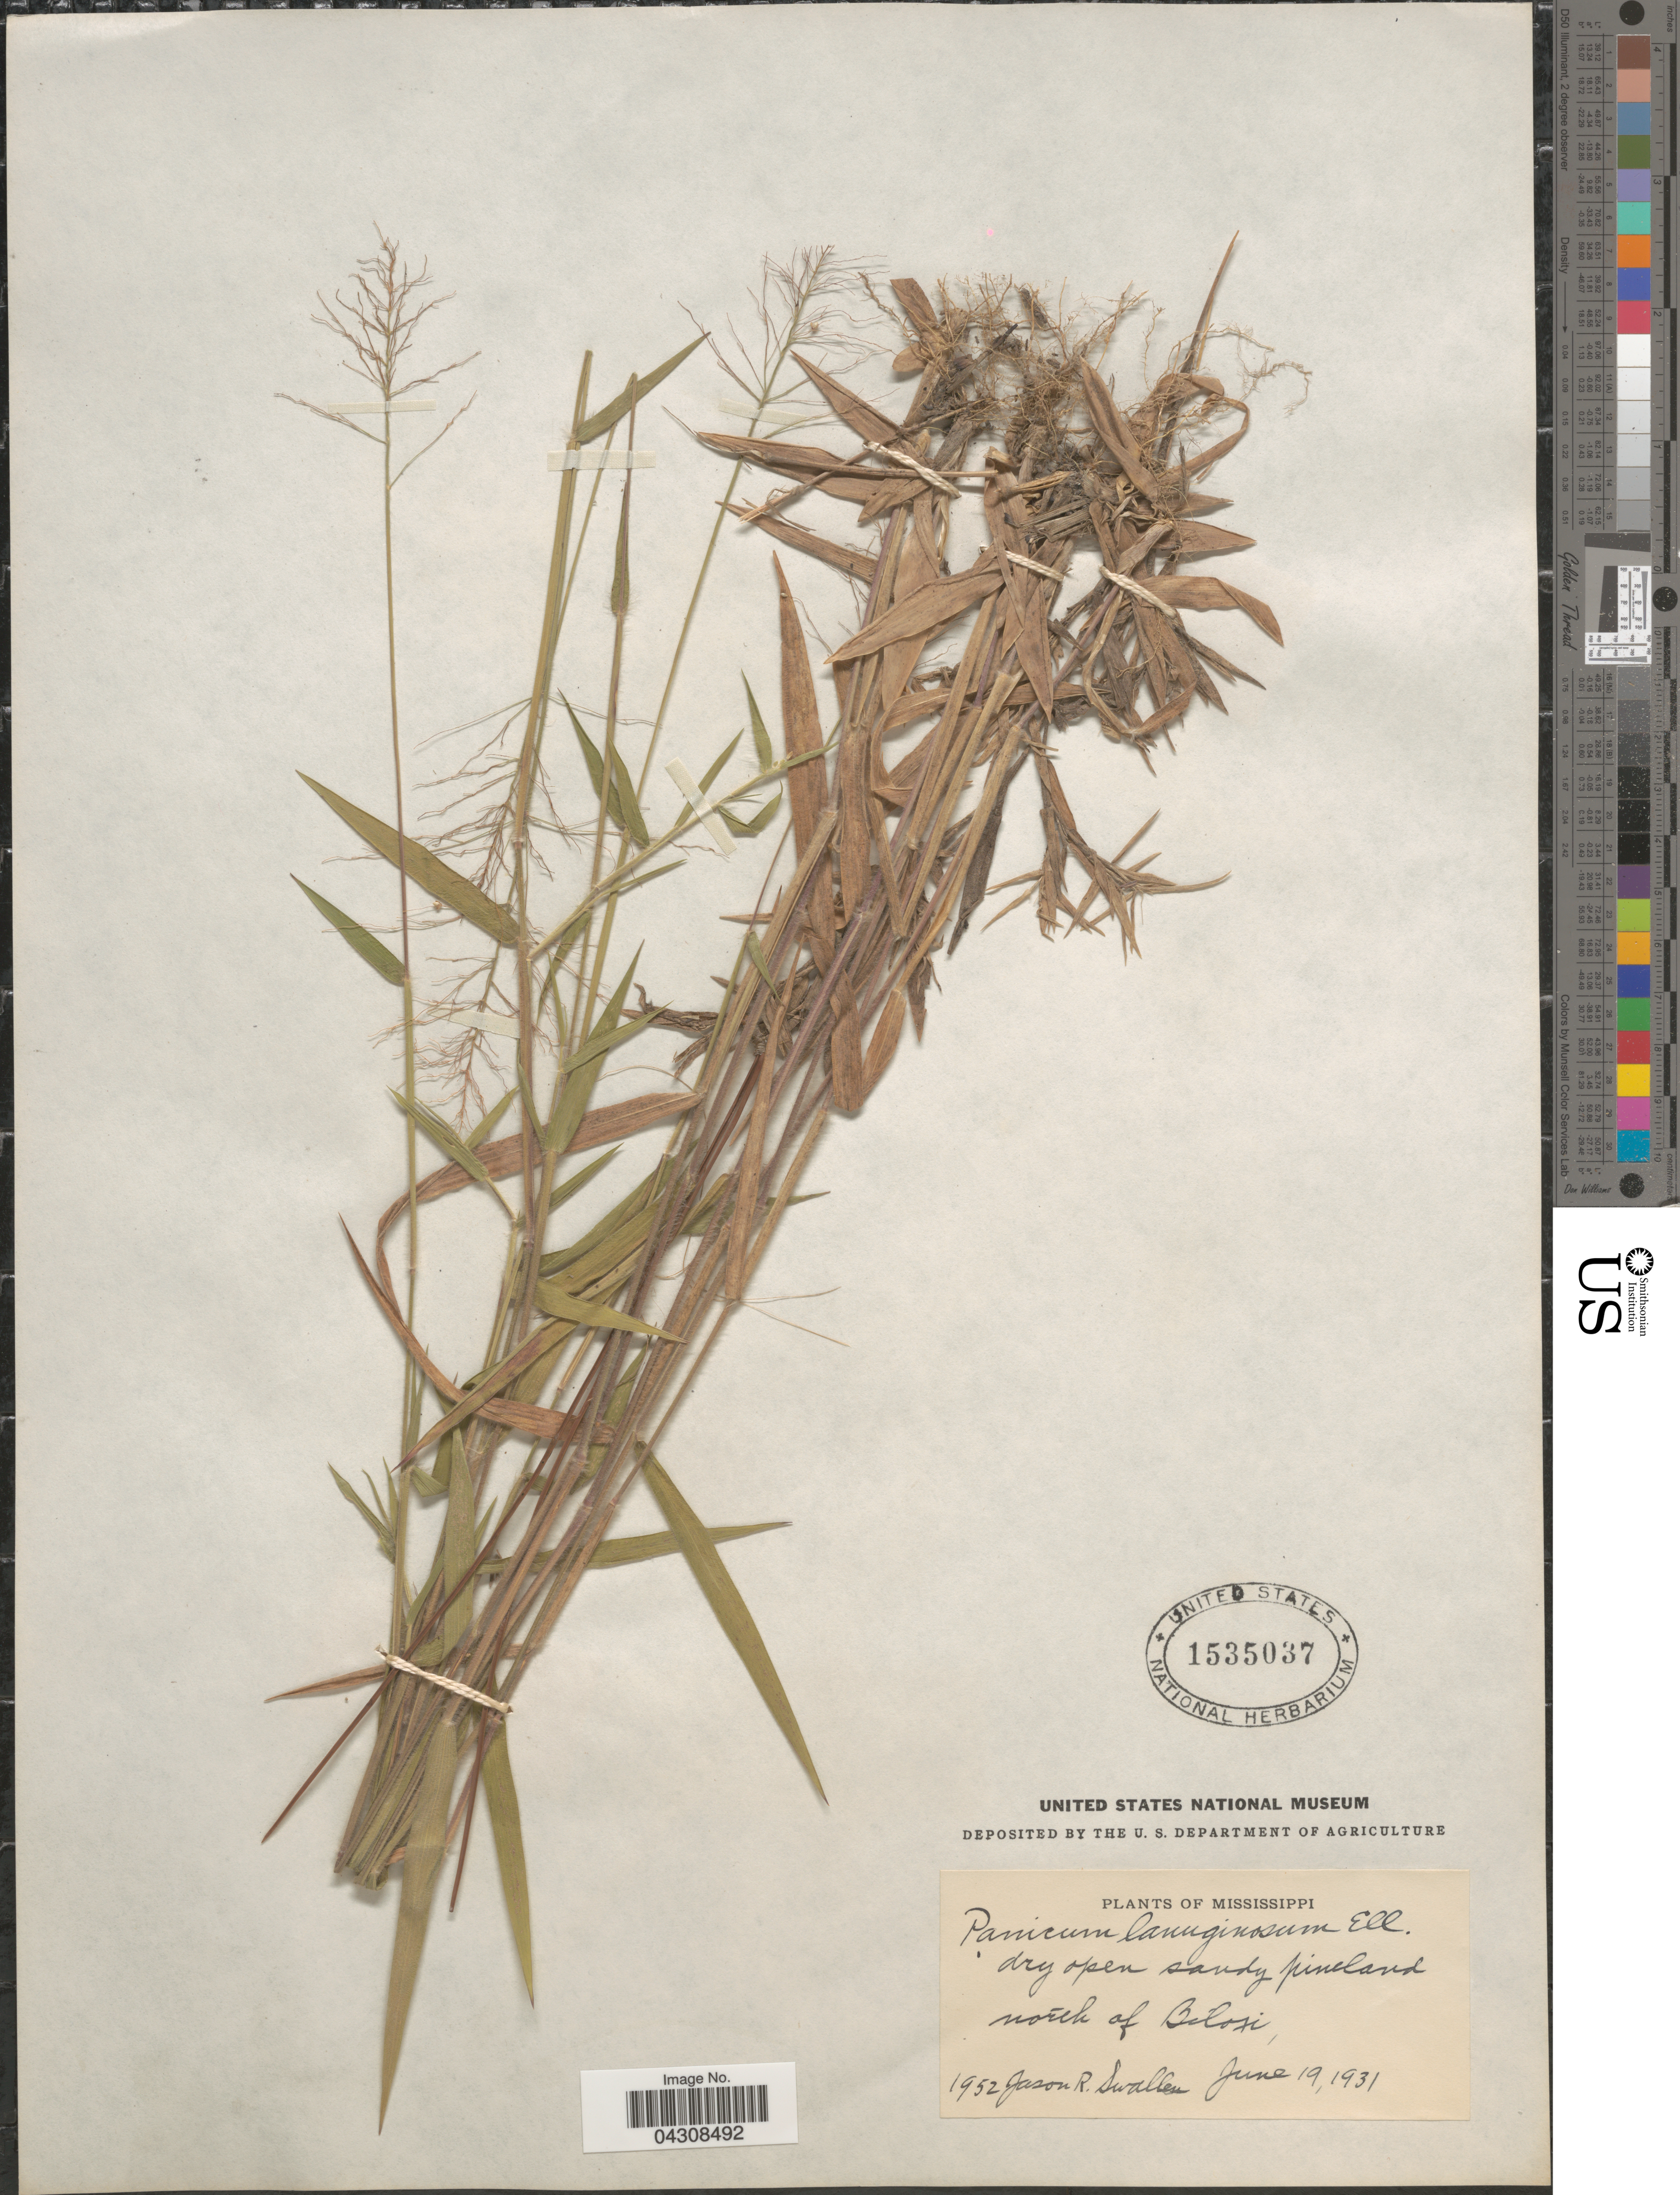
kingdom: Plantae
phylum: Tracheophyta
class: Liliopsida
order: Poales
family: Poaceae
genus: Dichanthelium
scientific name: Dichanthelium acuminatum var. acuminatum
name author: (Sw.) Gould & C.A. Clark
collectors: J. R. Swallen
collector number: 1952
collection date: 1931-06-19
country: United States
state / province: Mississippi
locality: Dry open sandy pineland. North of Biloxi.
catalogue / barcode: US 1535037